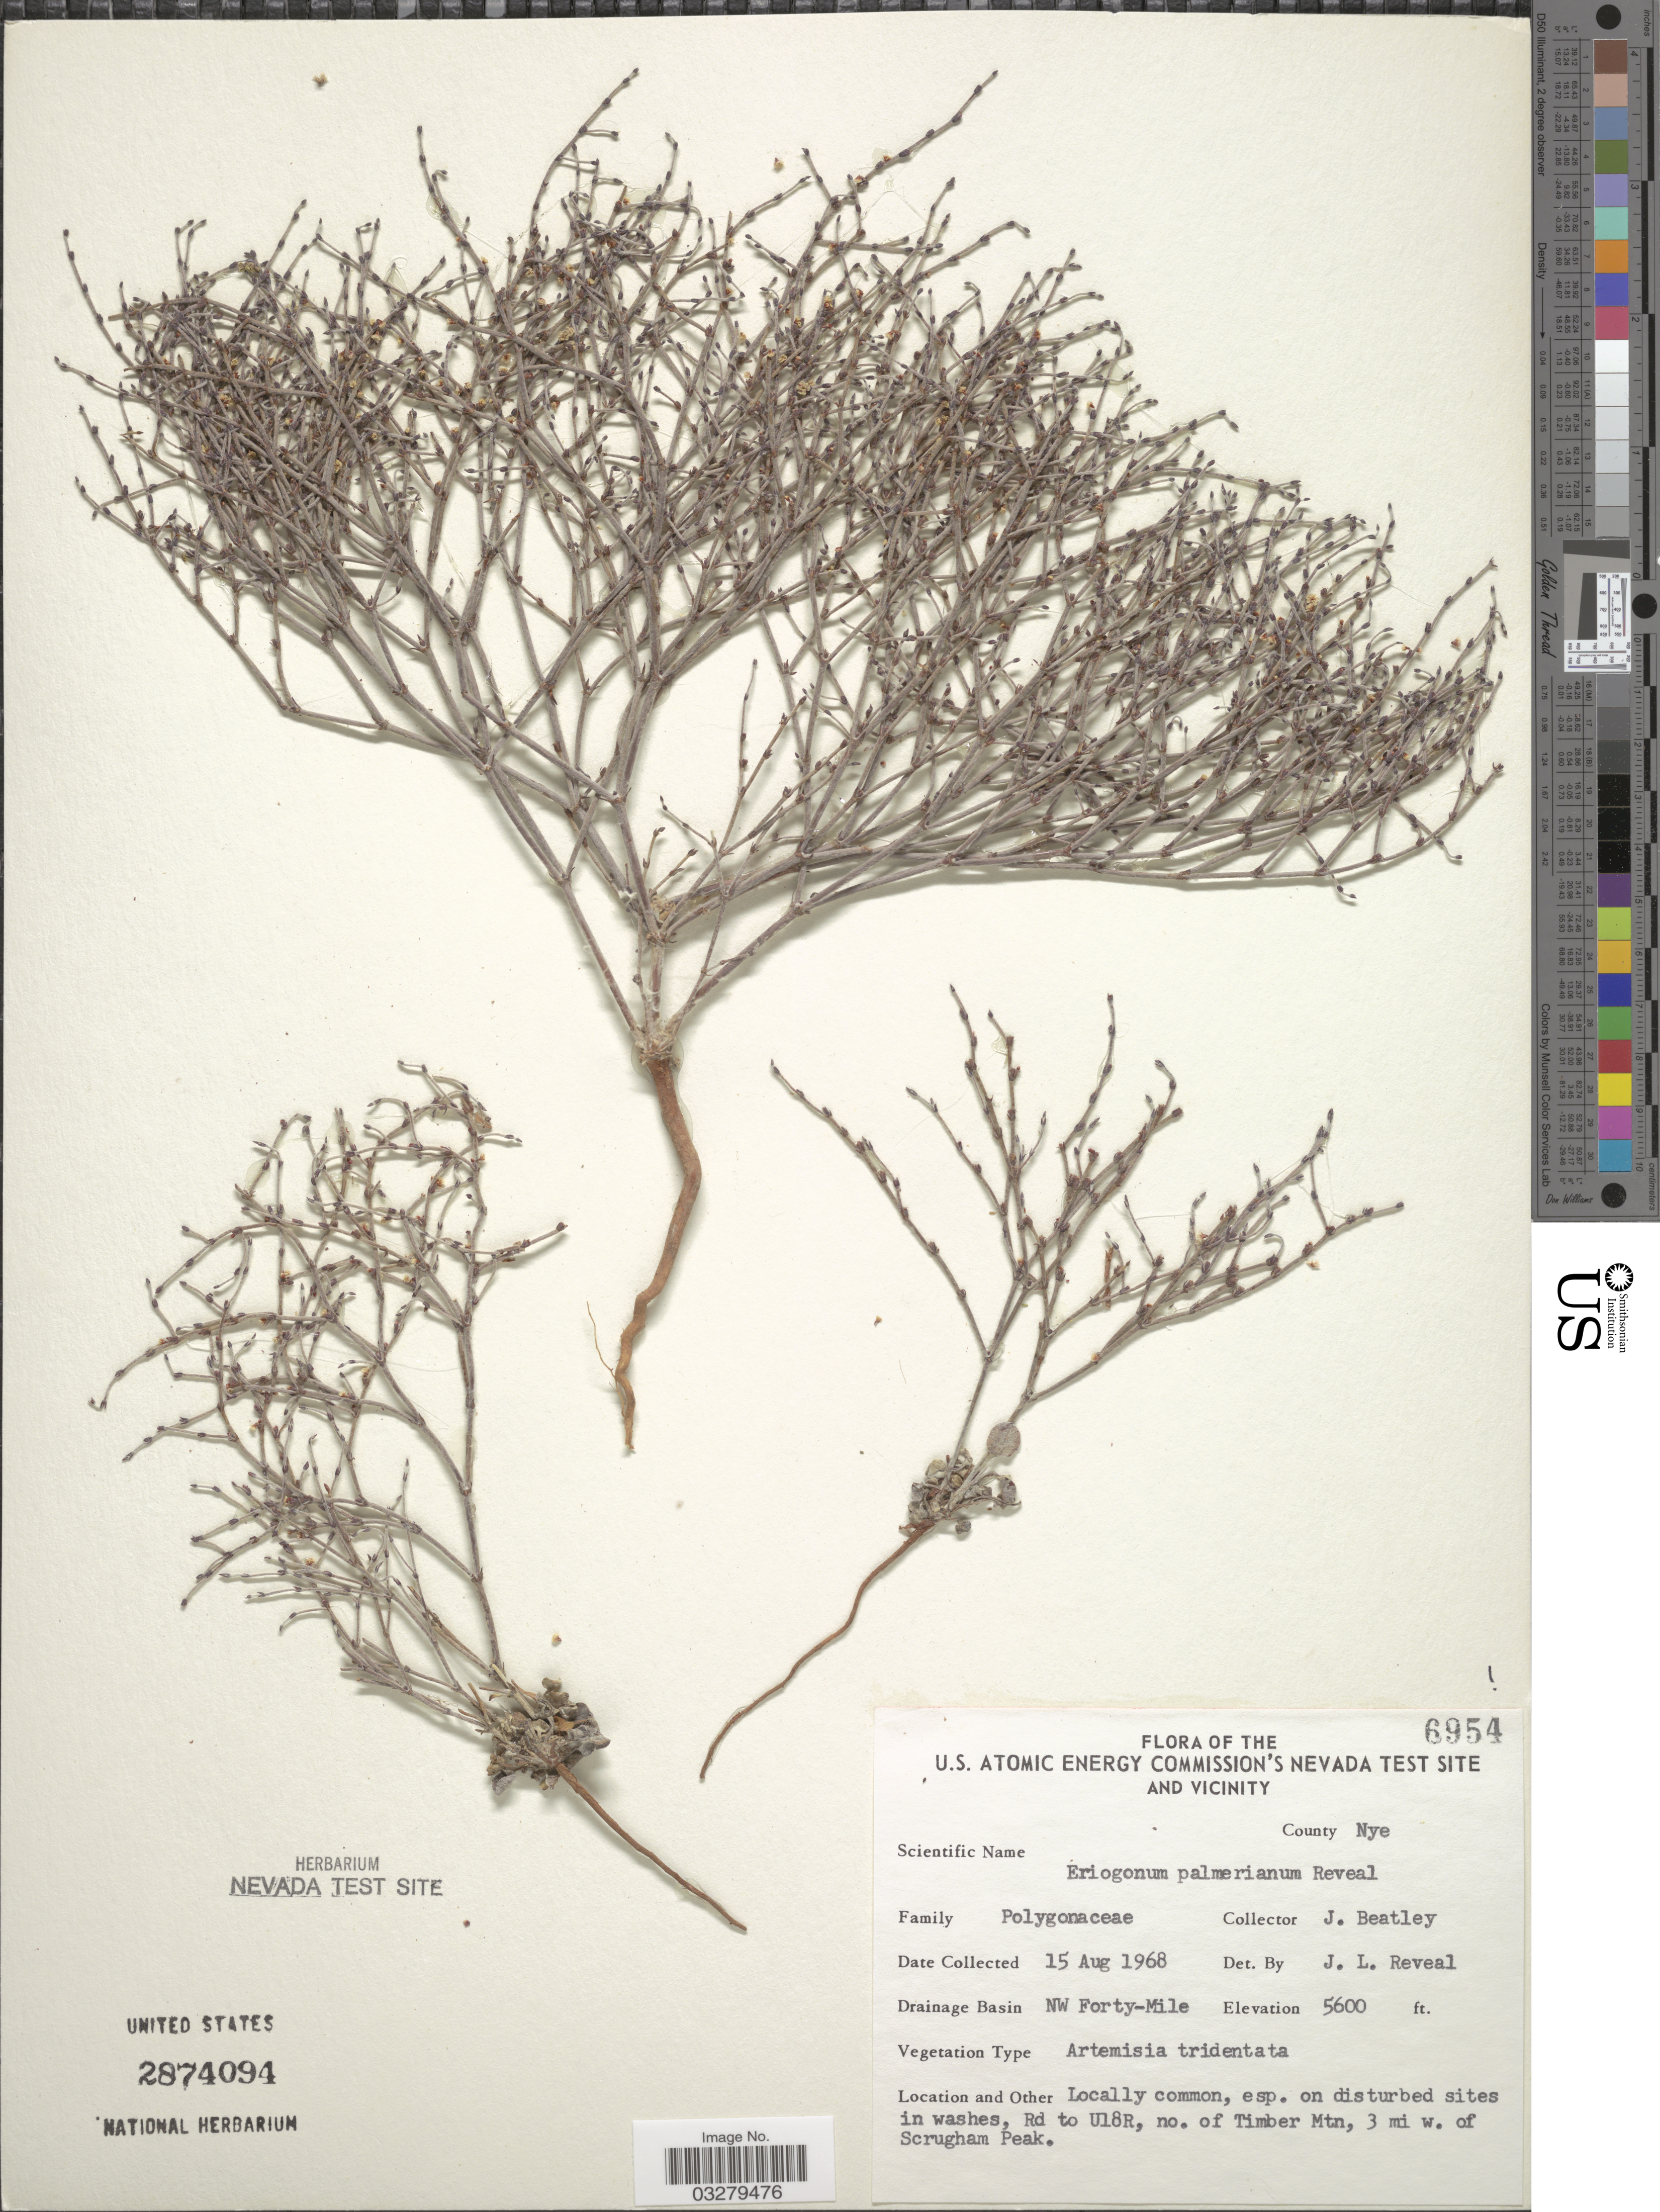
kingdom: Plantae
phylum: Tracheophyta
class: Magnoliopsida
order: Caryophyllales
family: Polygonaceae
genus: Eriogonum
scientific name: Eriogonum palmerianum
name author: Reveal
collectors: J. C. Beatley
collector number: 6954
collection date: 1968-08-15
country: United States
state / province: Nevada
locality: U.S. Atomic Energy Commission's Nevada Test Site and vicinity, County Nye, Drainage Basin NW Forty-Mile, esp. on disturbed sites in washes, Rd to U18R, no. of Timber Mtn, 3 mi w. of Scrugham Peak.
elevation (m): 1707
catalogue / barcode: US 2874094